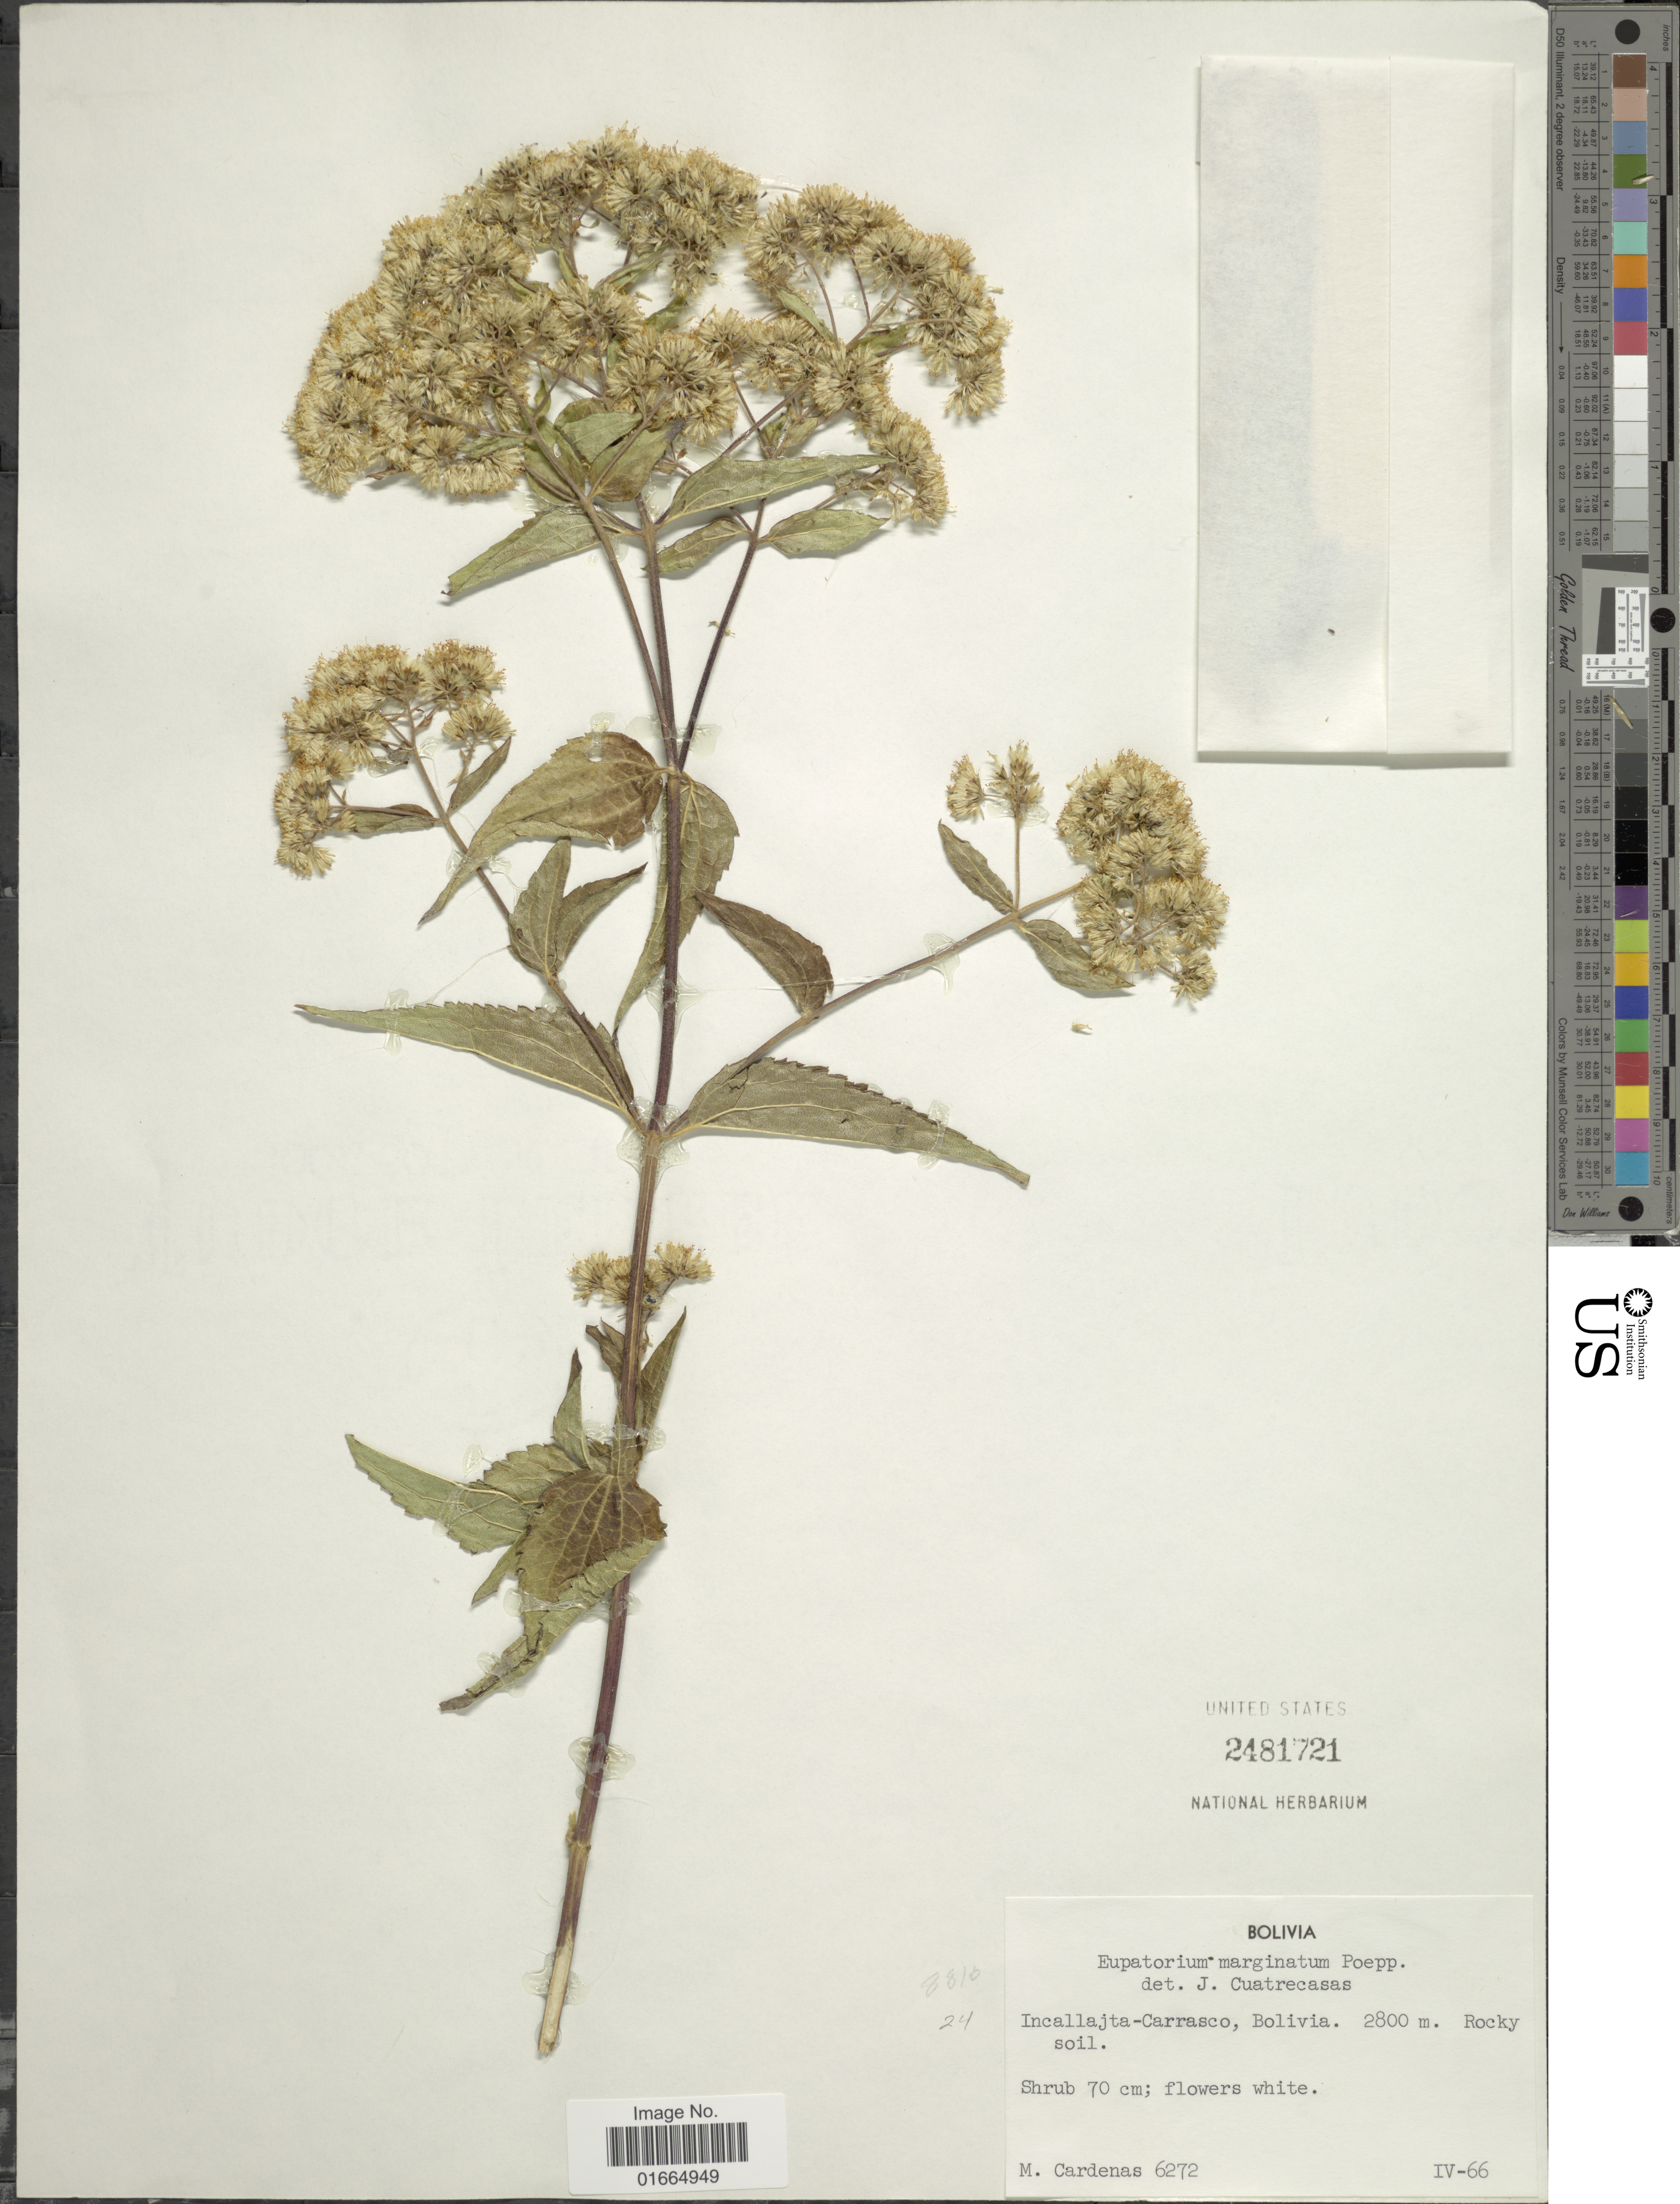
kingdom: Plantae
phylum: Tracheophyta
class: Magnoliopsida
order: Asterales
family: Asteraceae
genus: Ophryosporus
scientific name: Ophryosporus venosissimus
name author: (Rusby) B.L. Rob.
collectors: M. Cárdenas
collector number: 6272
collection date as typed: Transcribed d/m/y: /4/66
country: Bolivia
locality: Incallajta-Carrasco, Bolivia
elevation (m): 2800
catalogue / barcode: US 2481721